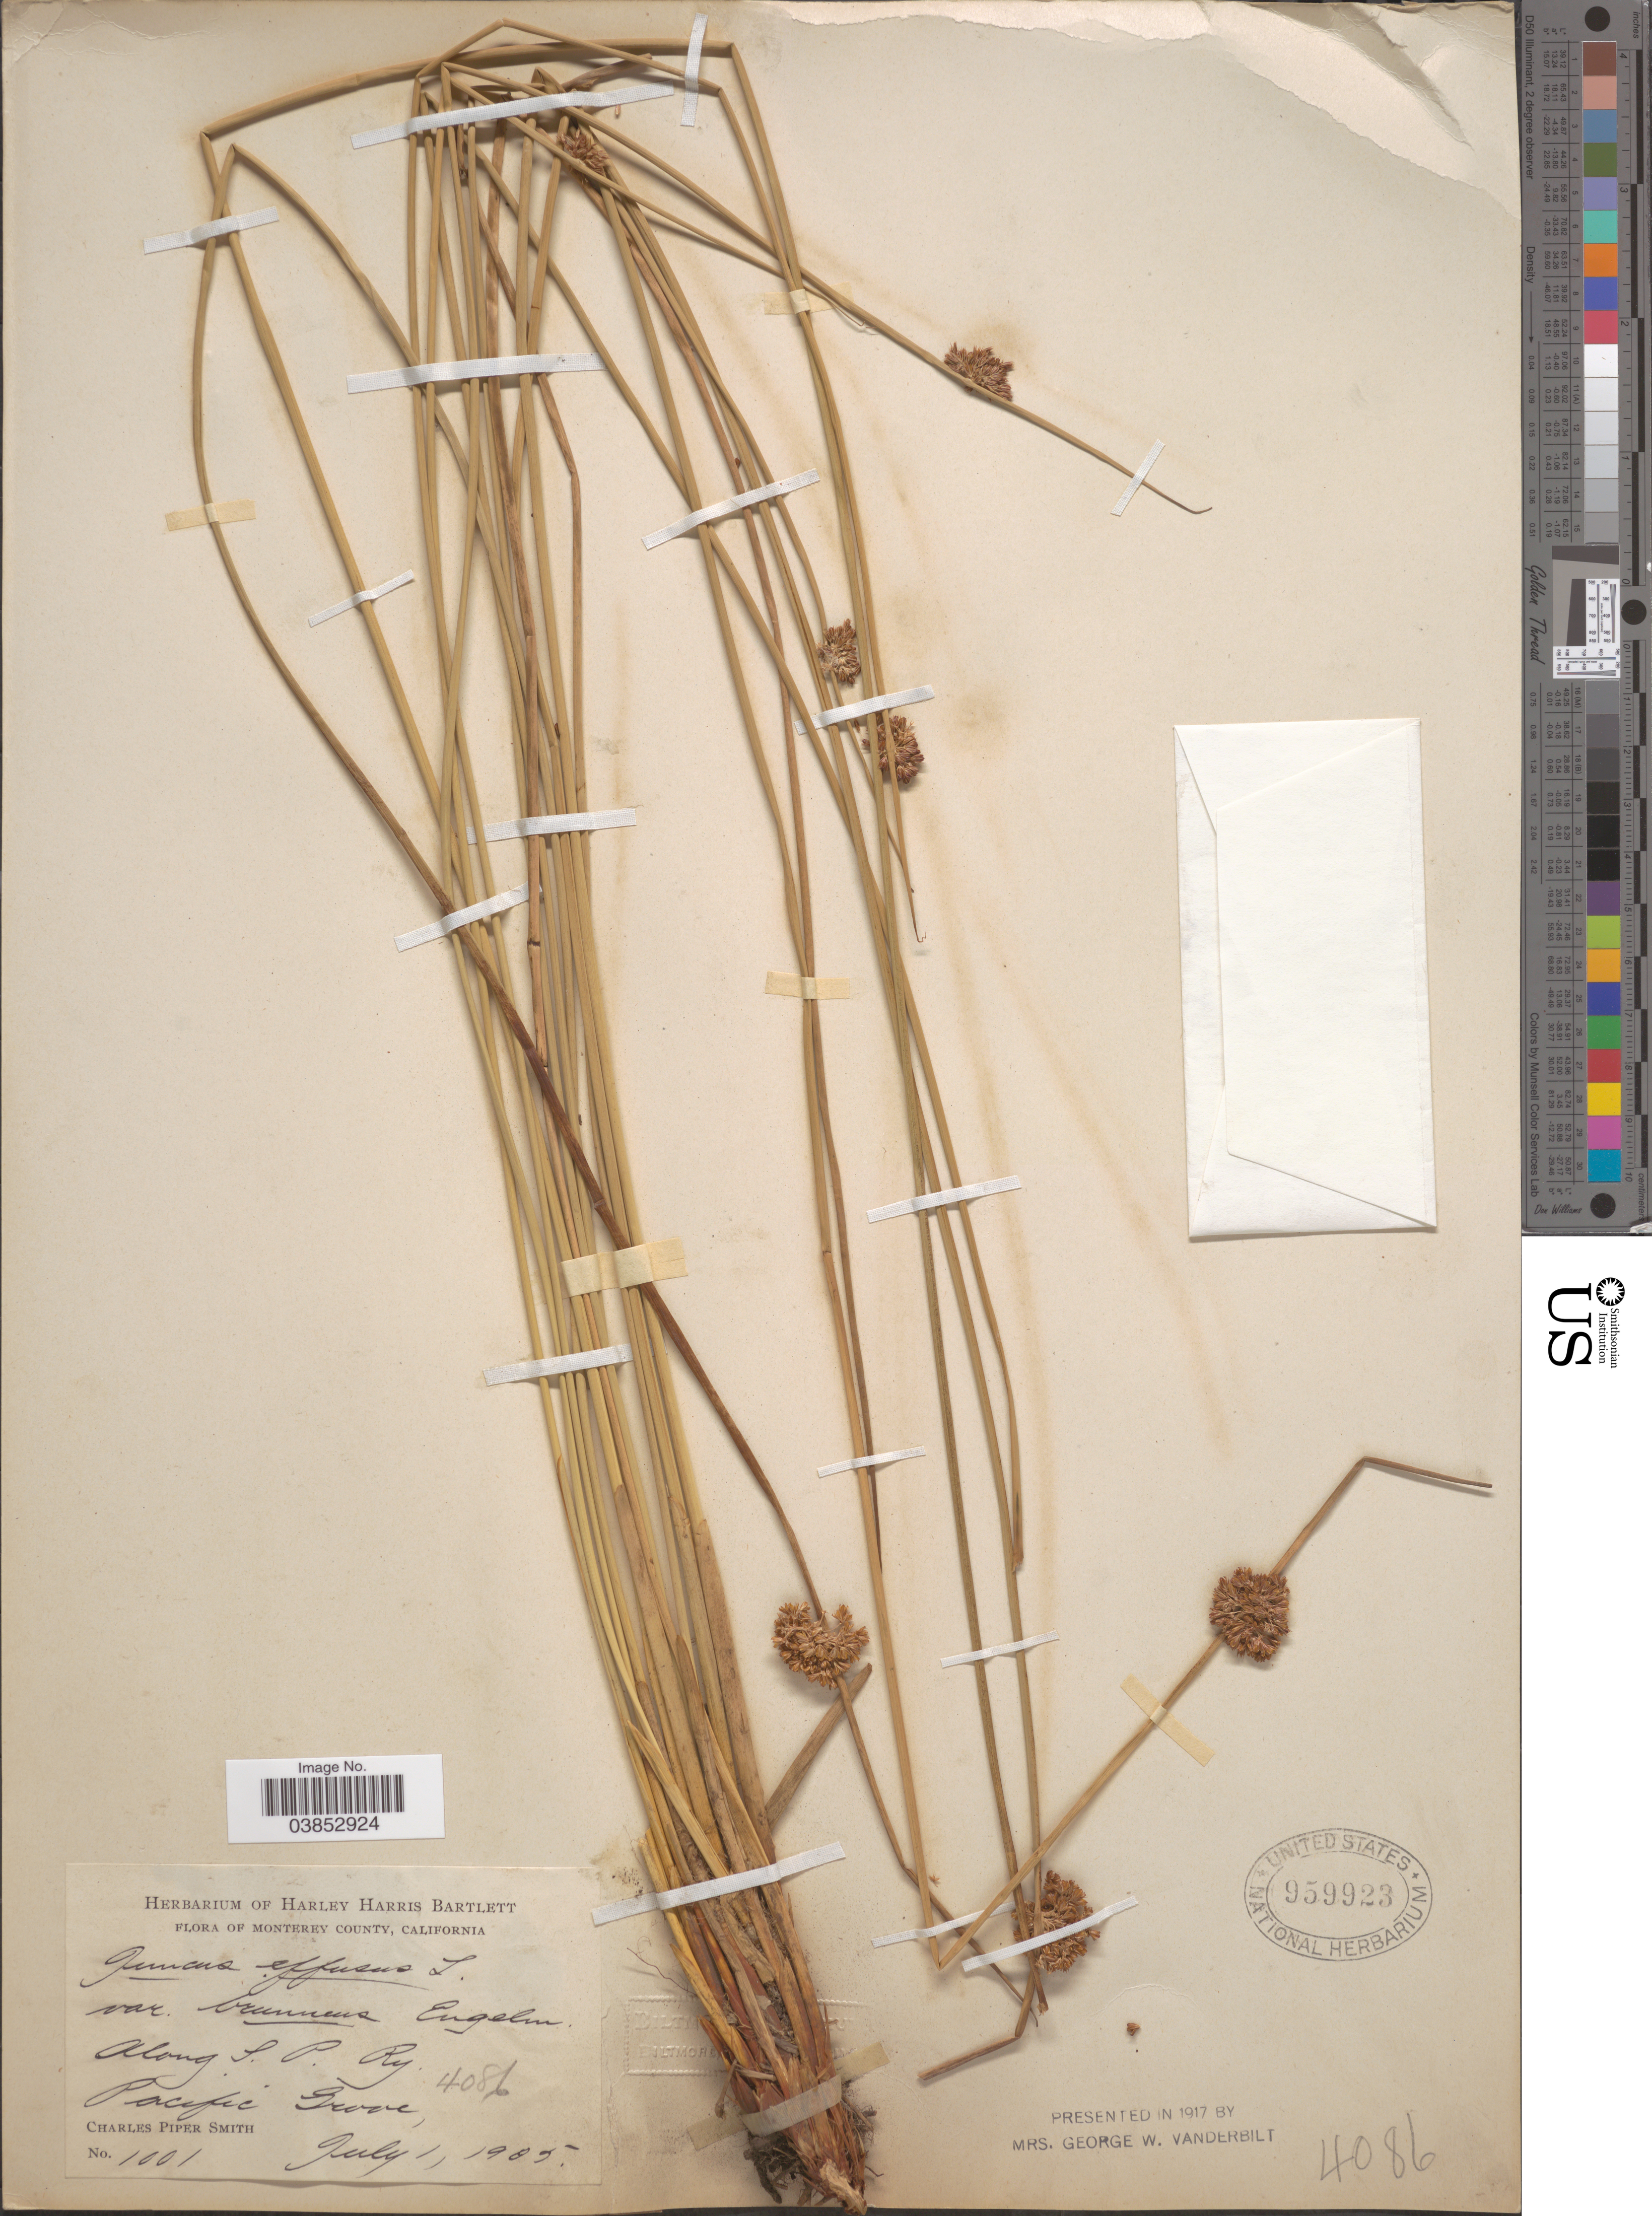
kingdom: Plantae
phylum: Tracheophyta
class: Liliopsida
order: Poales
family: Juncaceae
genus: Juncus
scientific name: Juncus effusus var. brunneus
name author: Engelm.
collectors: C. P. Smith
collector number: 1001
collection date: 1905-07-01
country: United States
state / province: California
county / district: Monterey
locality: Monterey County. Along S. P. Ry. Pacific Grove.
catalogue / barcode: US 959923